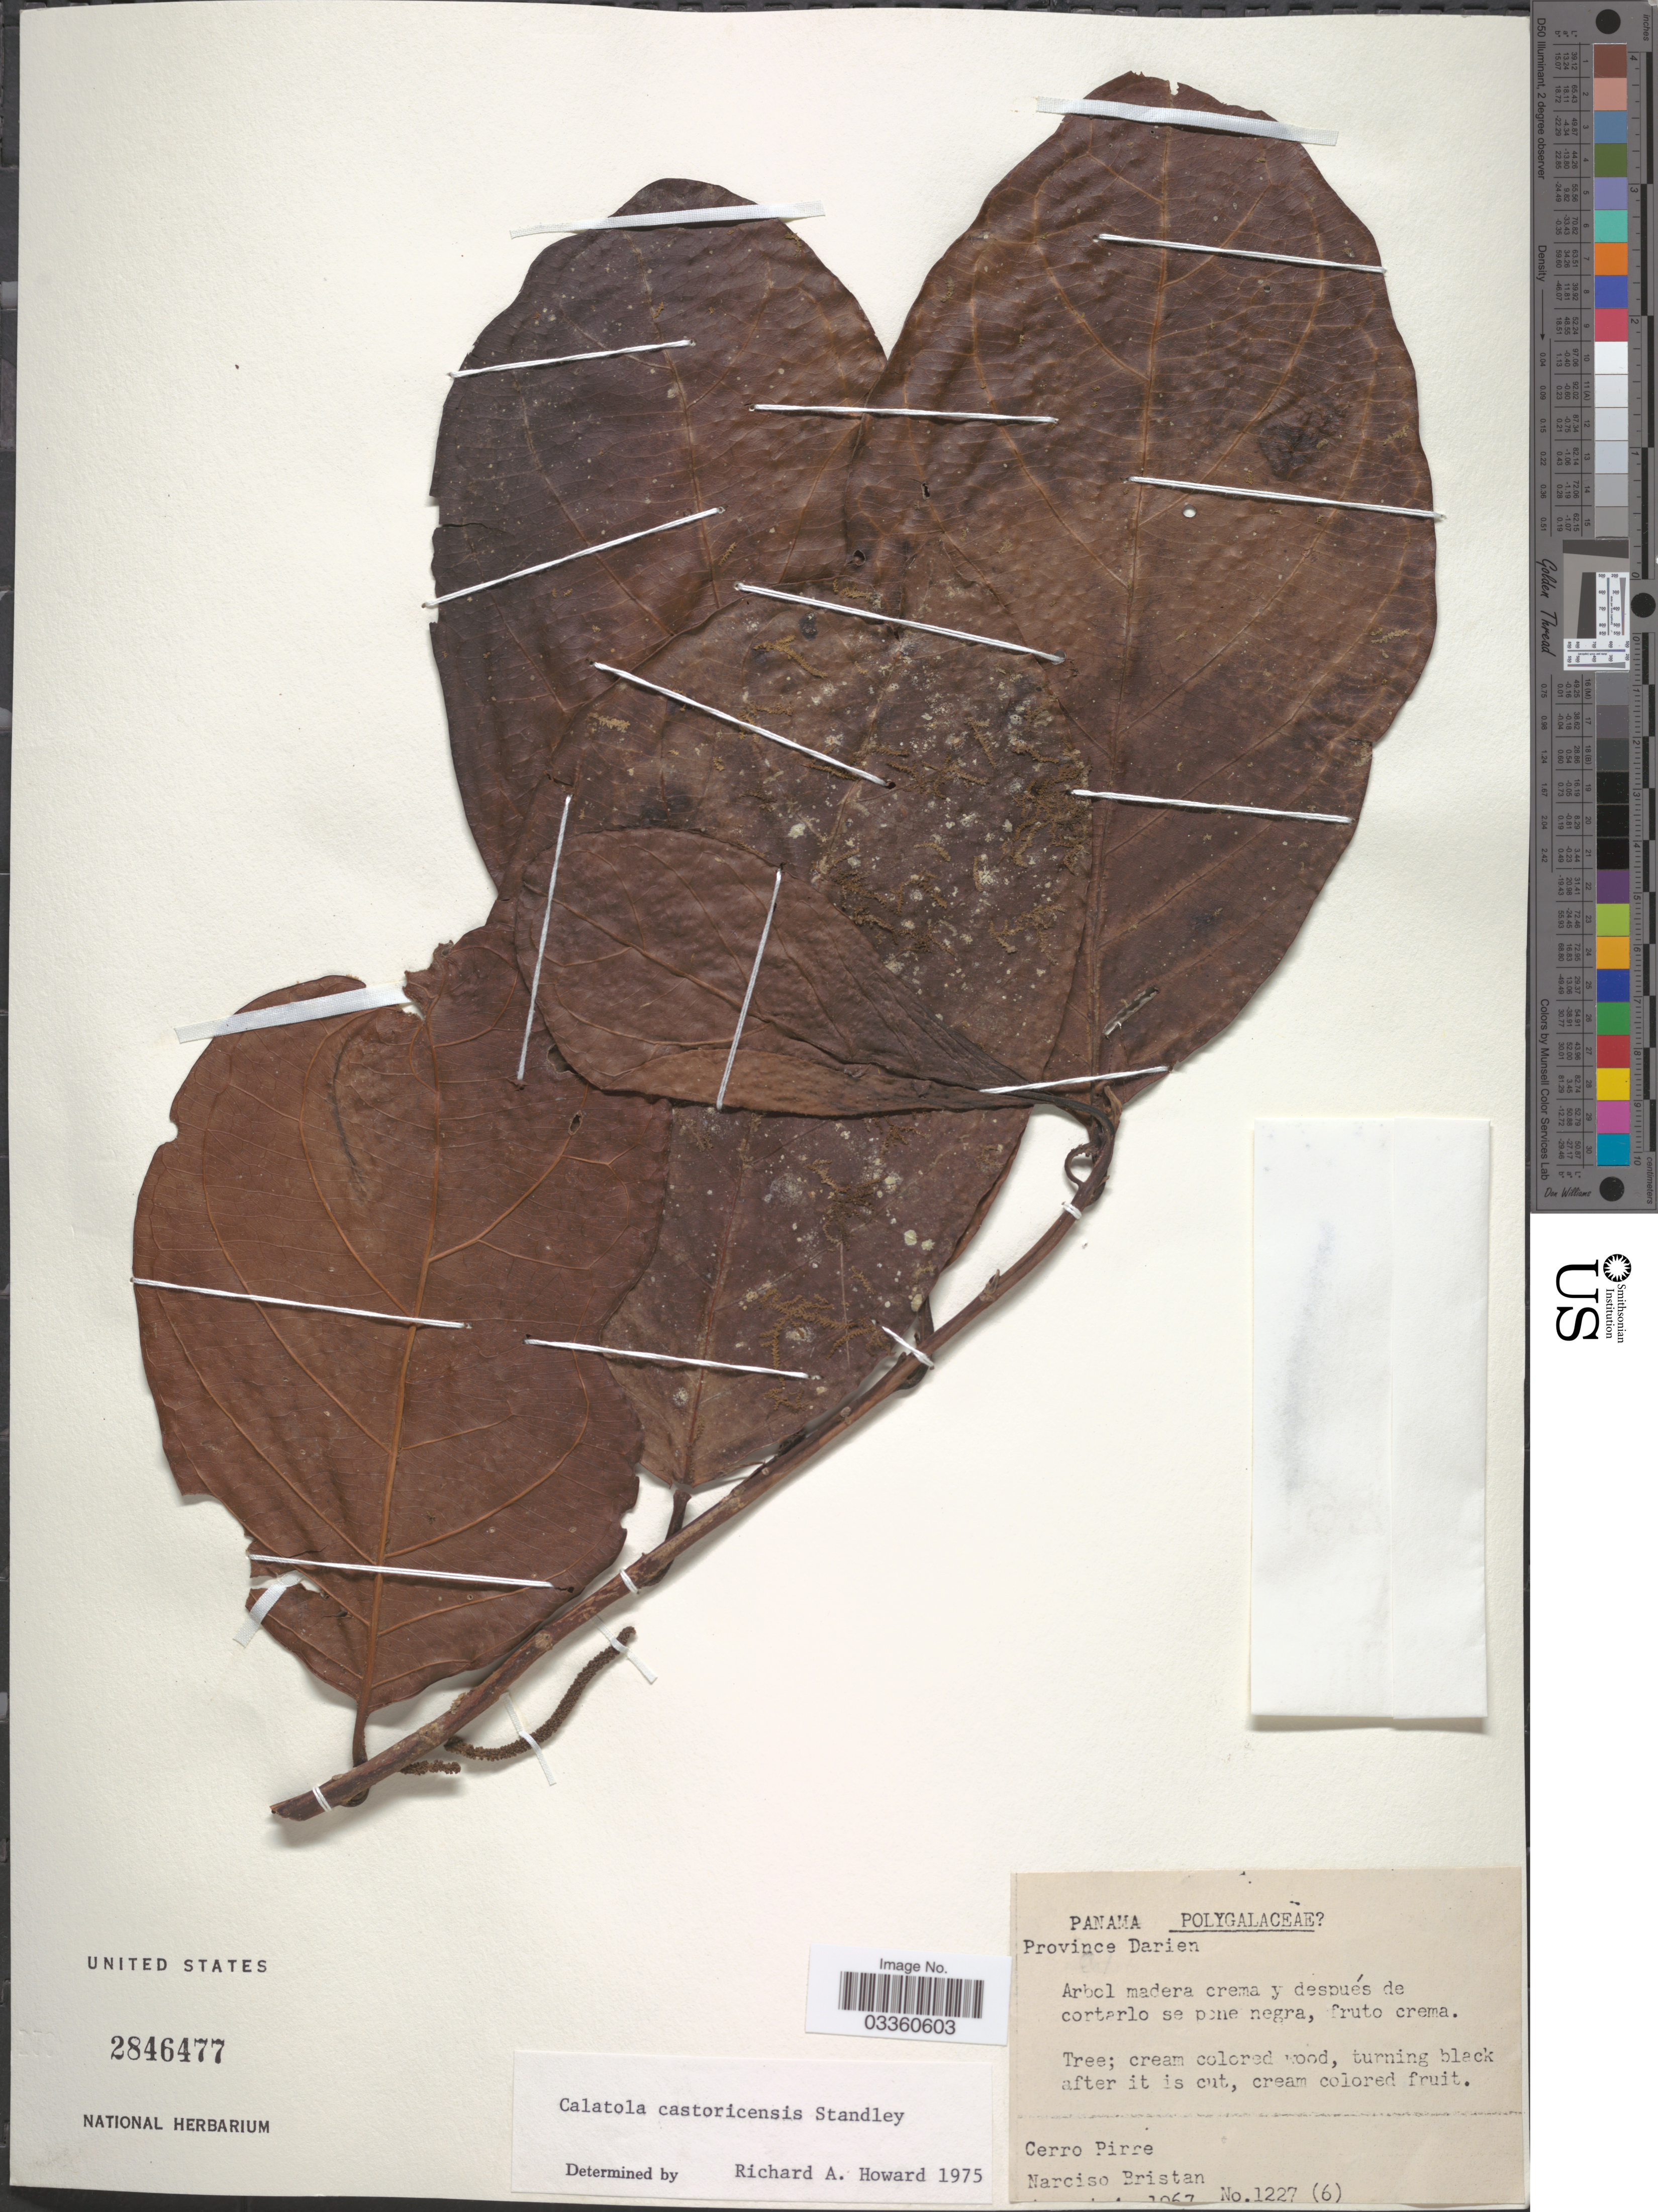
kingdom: Plantae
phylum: Tracheophyta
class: Magnoliopsida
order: Metteniusales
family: Metteniusaceae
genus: Calatola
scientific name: Calatola costaricensis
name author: Standl.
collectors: N. Bristan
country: Panama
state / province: Darién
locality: Cerro Pirre.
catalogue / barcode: US 2846477